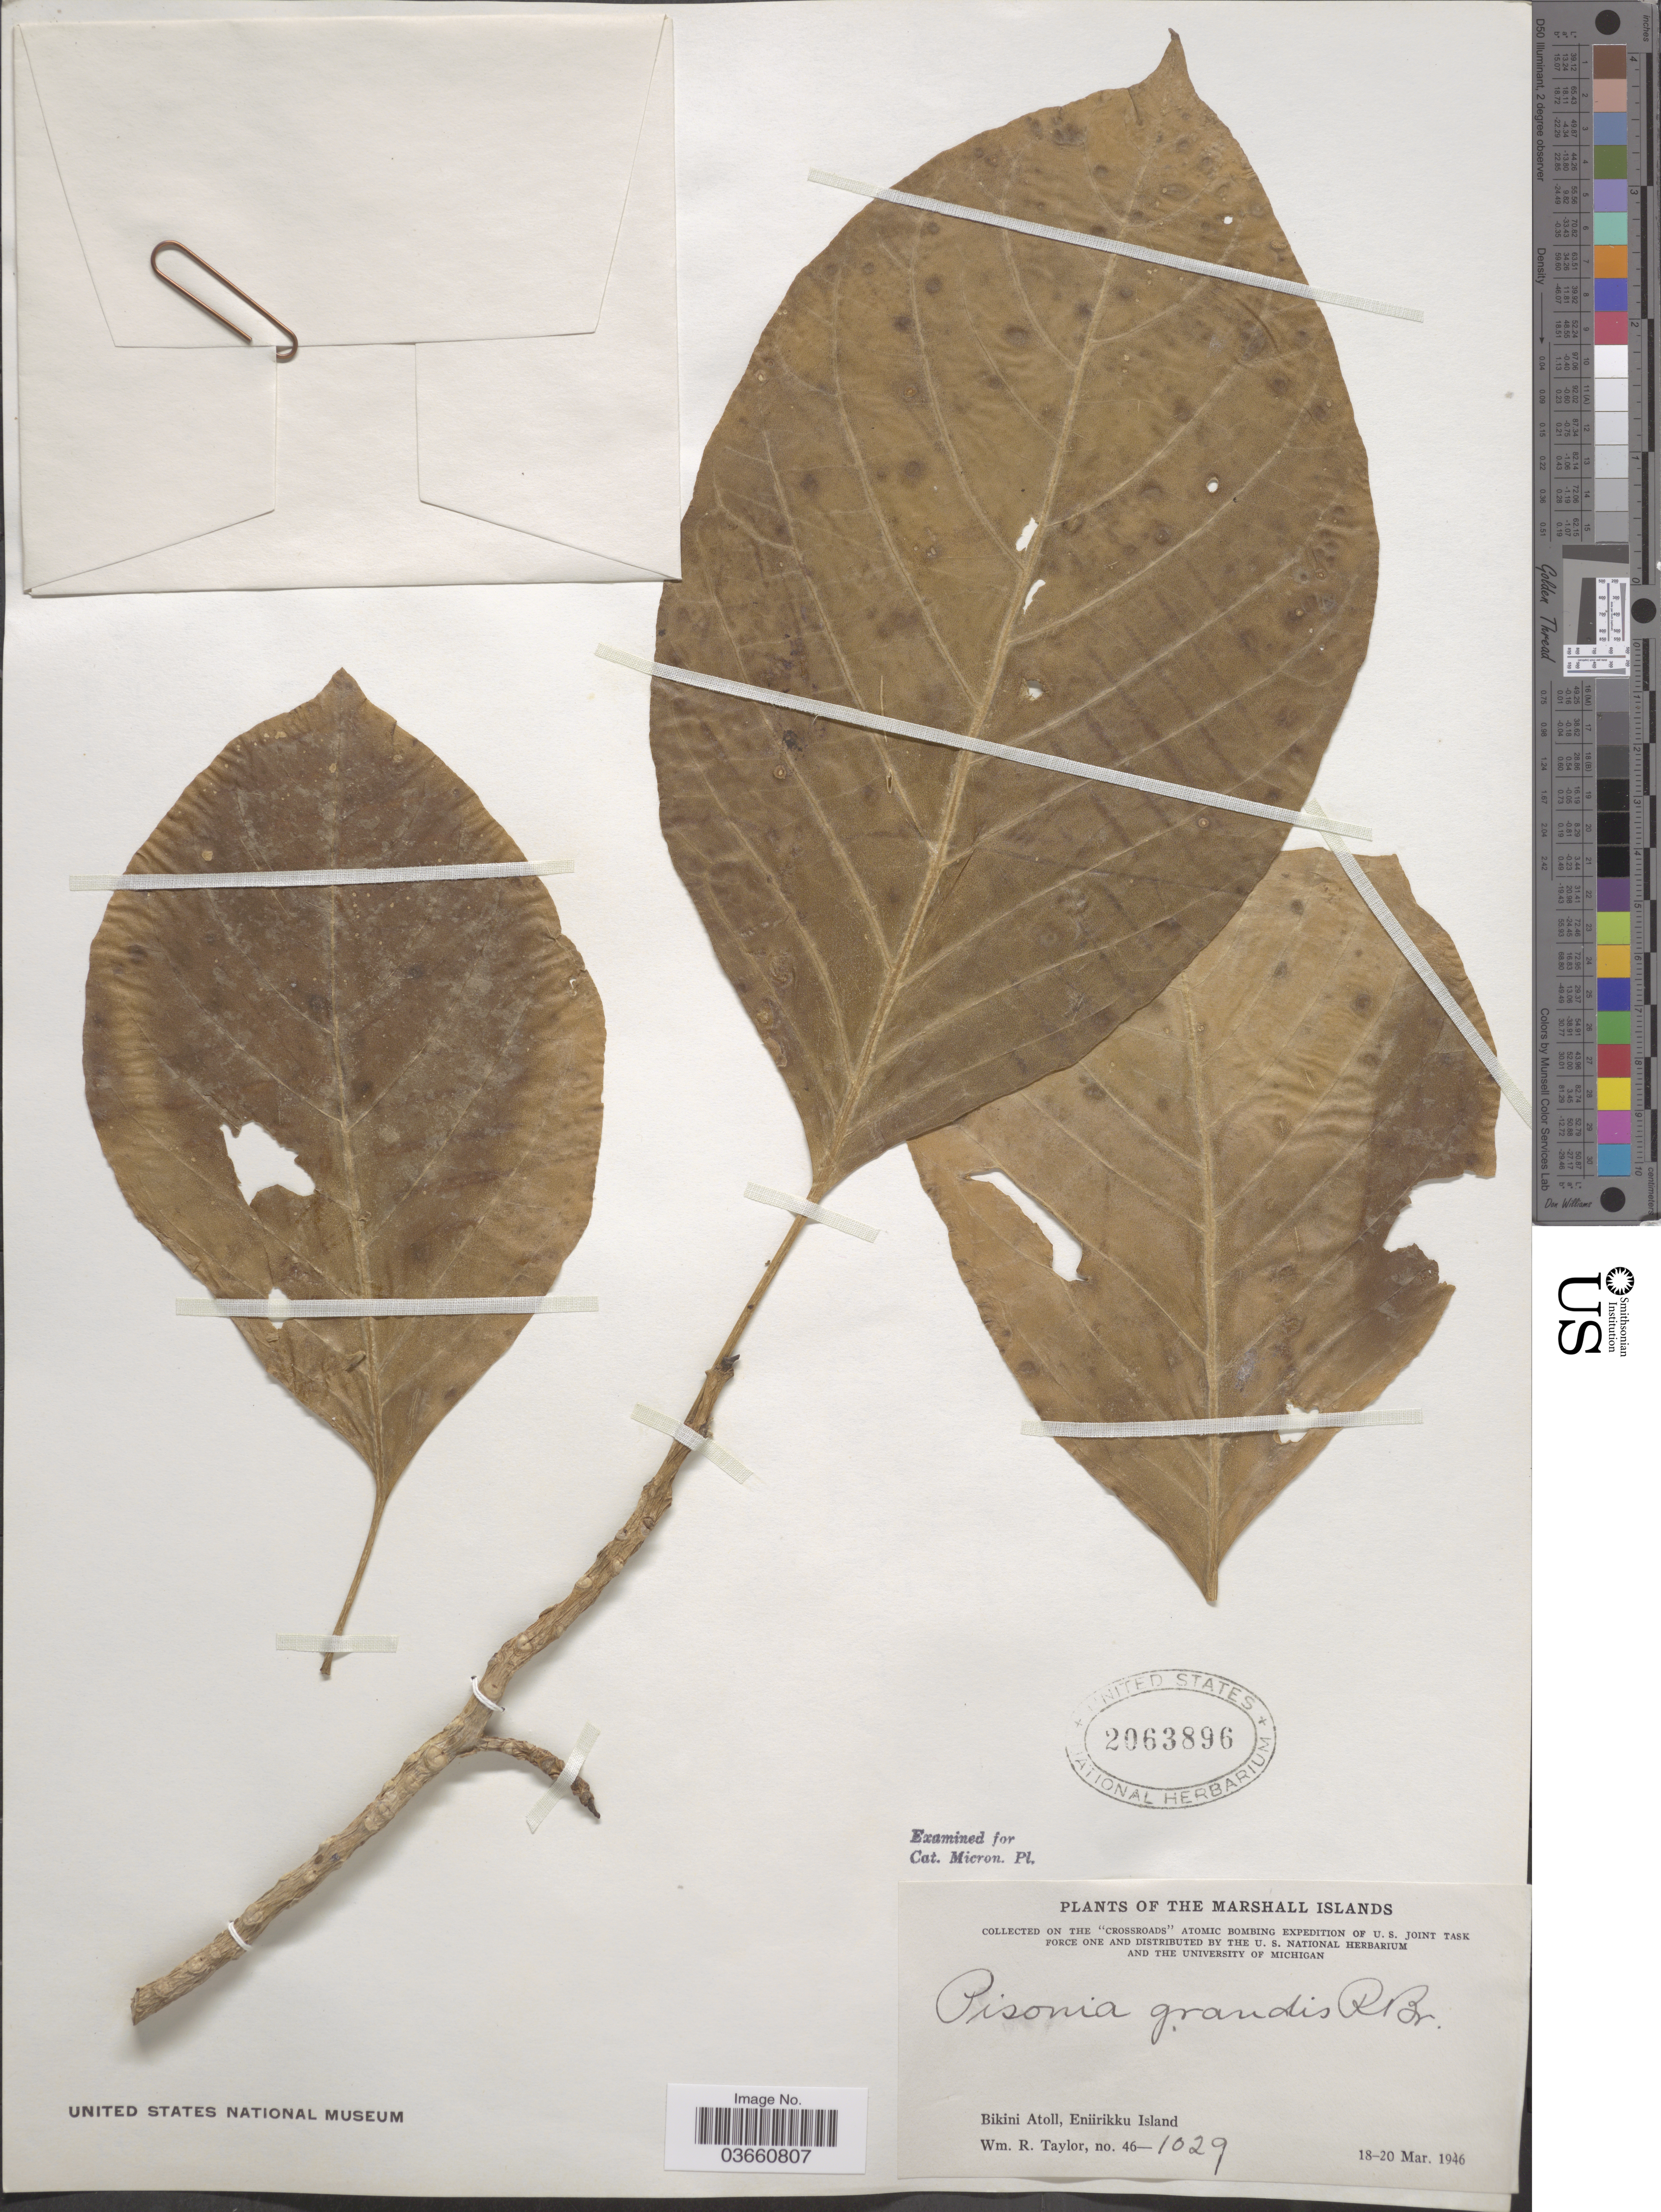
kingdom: Plantae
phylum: Tracheophyta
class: Magnoliopsida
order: Caryophyllales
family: Nyctaginaceae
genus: Pisonia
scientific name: Pisonia grandis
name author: R. Br.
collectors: W. R. Taylor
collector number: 46-1029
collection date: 1946-03-18/1946-03-20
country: Marshall Islands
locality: Bikini Atoll, Eniirikku Island.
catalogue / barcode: US 2063896